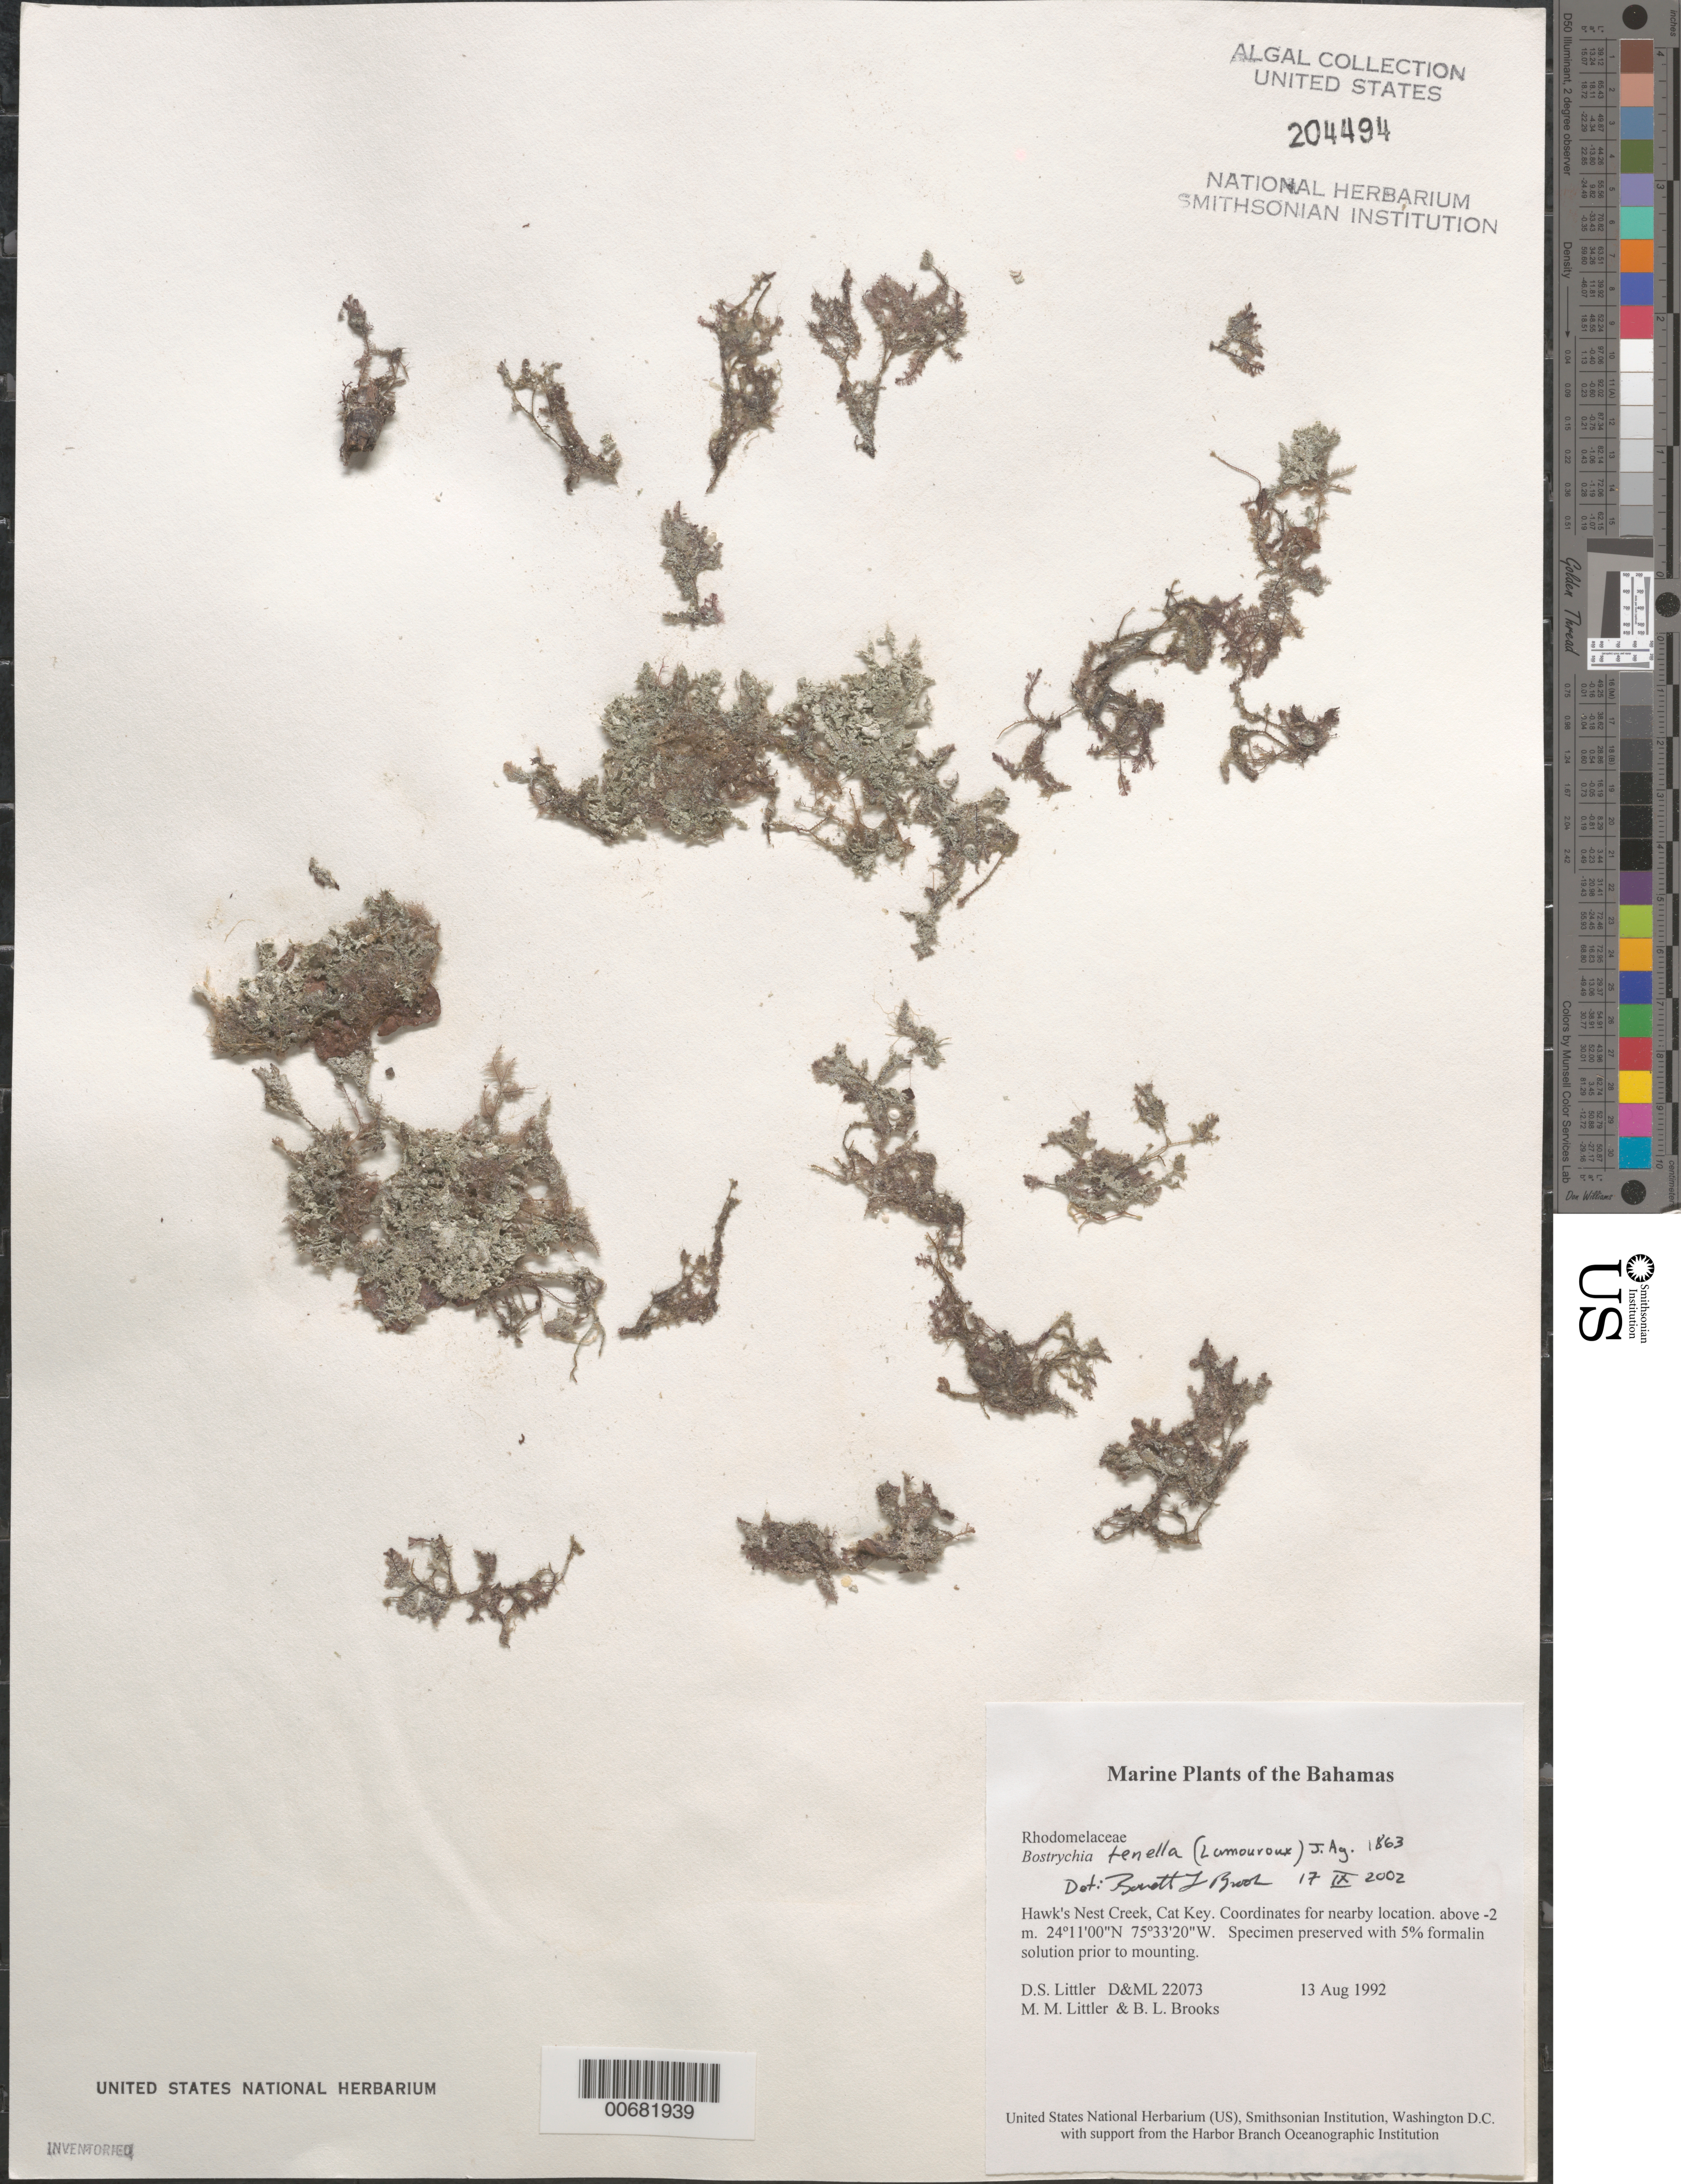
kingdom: Plantae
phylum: Rhodophyta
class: Florideophyceae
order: Ceramiales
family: Rhodomelaceae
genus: Bostrychia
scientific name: Bostrychia tenella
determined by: Brooks, B. L., (BOT), Smithsonian Institution - National Museum of Natural History (UNITED STATES)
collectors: D. S. Littler, M. M. Littler & B. Brooks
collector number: D&ML 22073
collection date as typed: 13 Aug 1992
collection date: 1992-08-13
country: Bahamas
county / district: Cat Island District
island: Cat Island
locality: Hawk's Nest Creek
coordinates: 24 11' 00" N, 75 33' 20" W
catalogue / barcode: US 204494